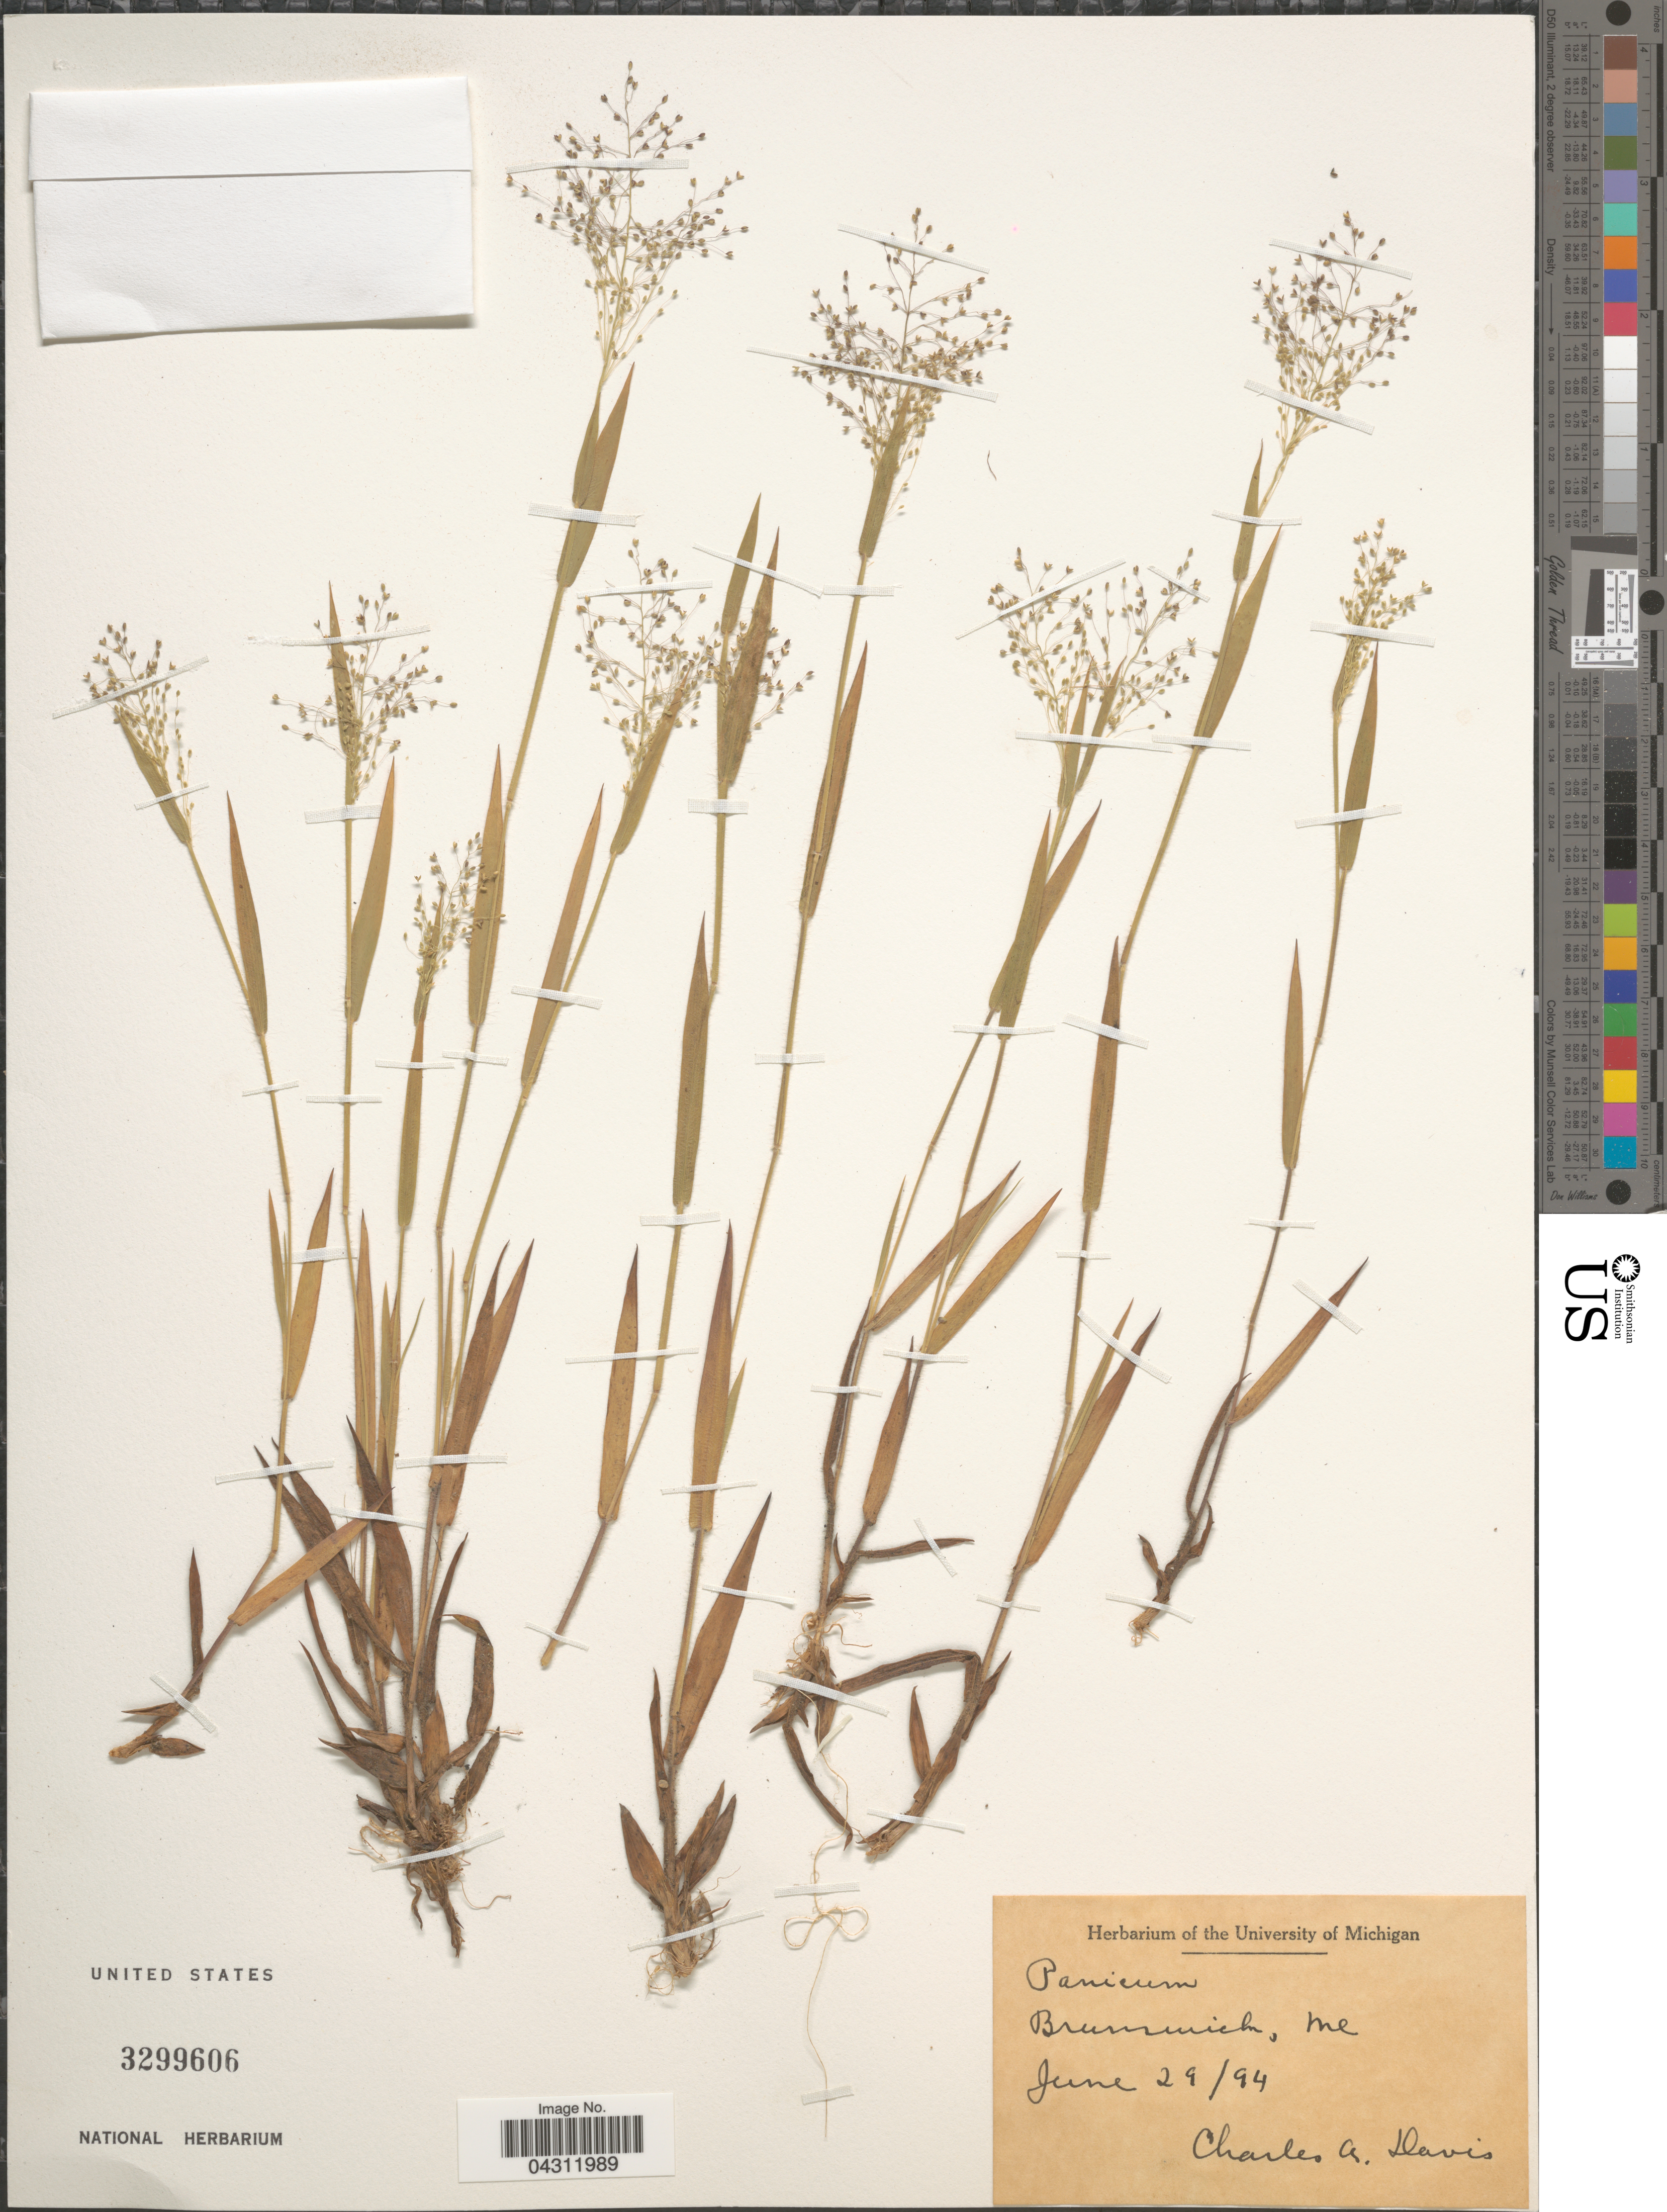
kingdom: Plantae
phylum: Tracheophyta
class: Liliopsida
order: Poales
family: Poaceae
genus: Panicum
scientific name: Panicum sp.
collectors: C. Davis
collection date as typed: Transcribed d/m/y: 29/6/94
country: United States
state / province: Maine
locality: Brunswick.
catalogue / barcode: US 3299606